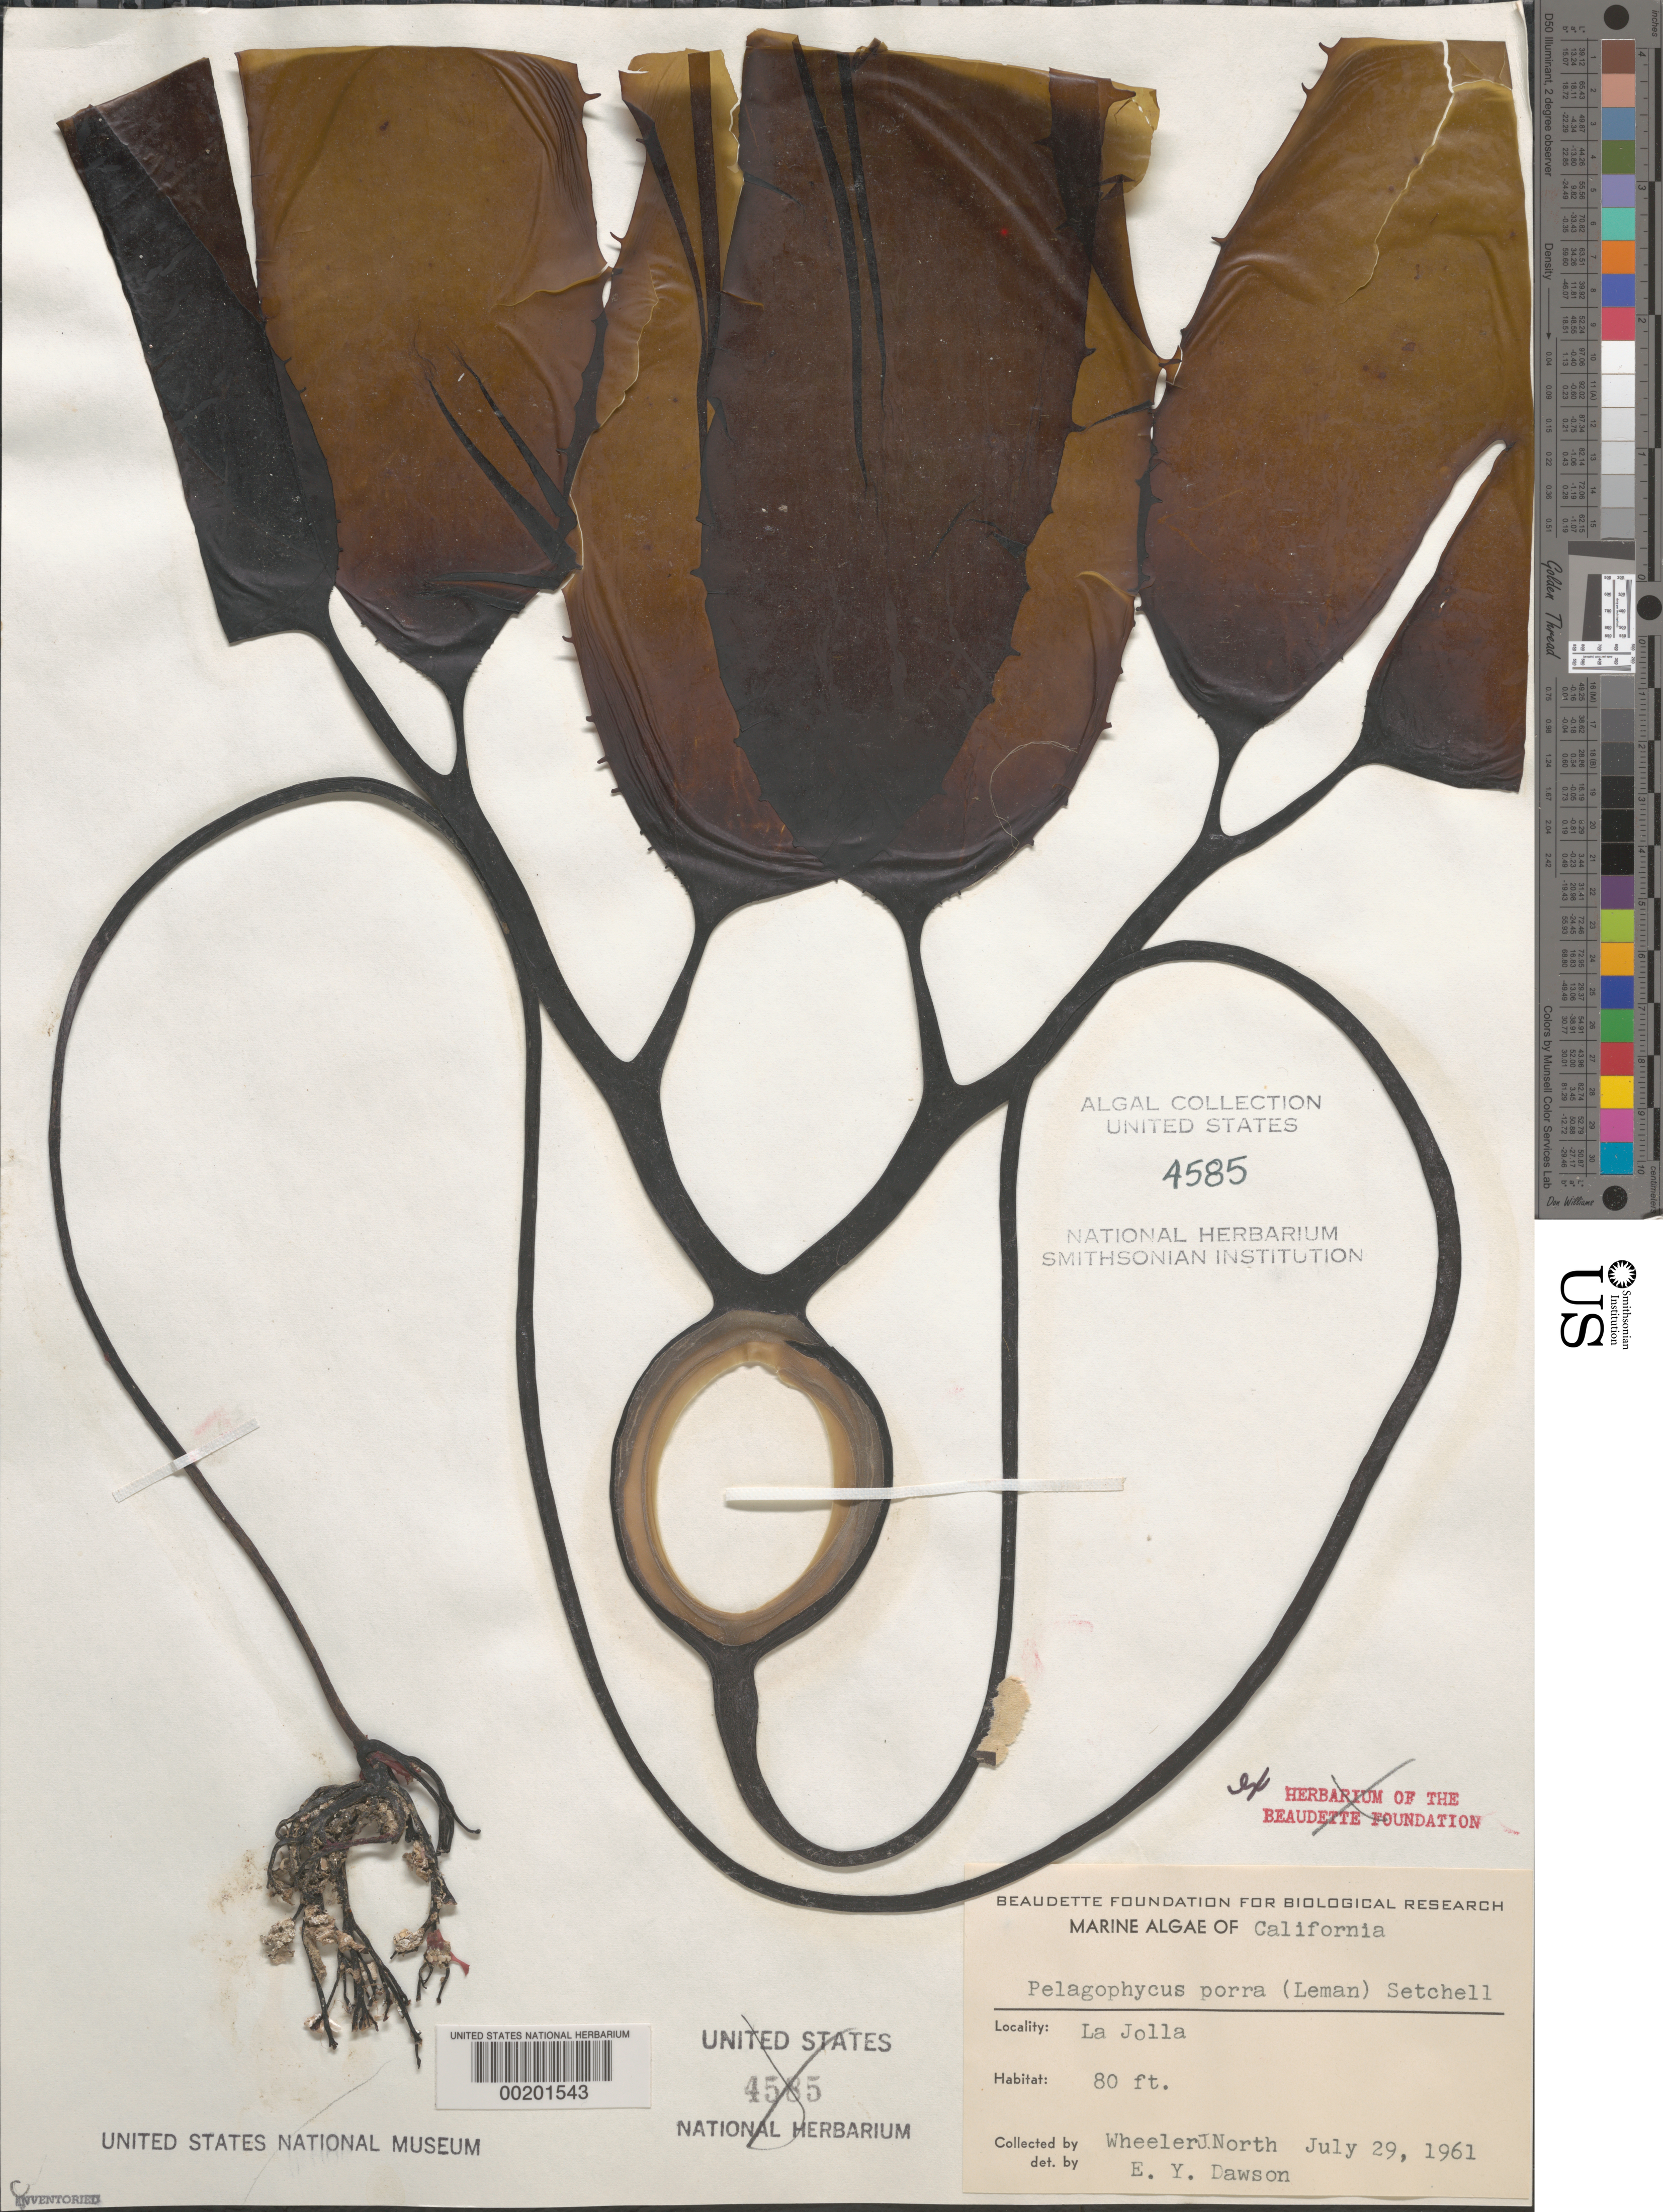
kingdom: Chromista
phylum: Ochrophyta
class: Phaeophyceae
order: Laminariales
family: Laminariaceae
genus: Pelagophycus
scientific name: Pelagophycus porra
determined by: Dawson, E. Y.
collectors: W. North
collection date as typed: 29 Jul 1961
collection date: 1961-07-29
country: United States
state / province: California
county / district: San Diego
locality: La Jolla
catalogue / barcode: US 4585